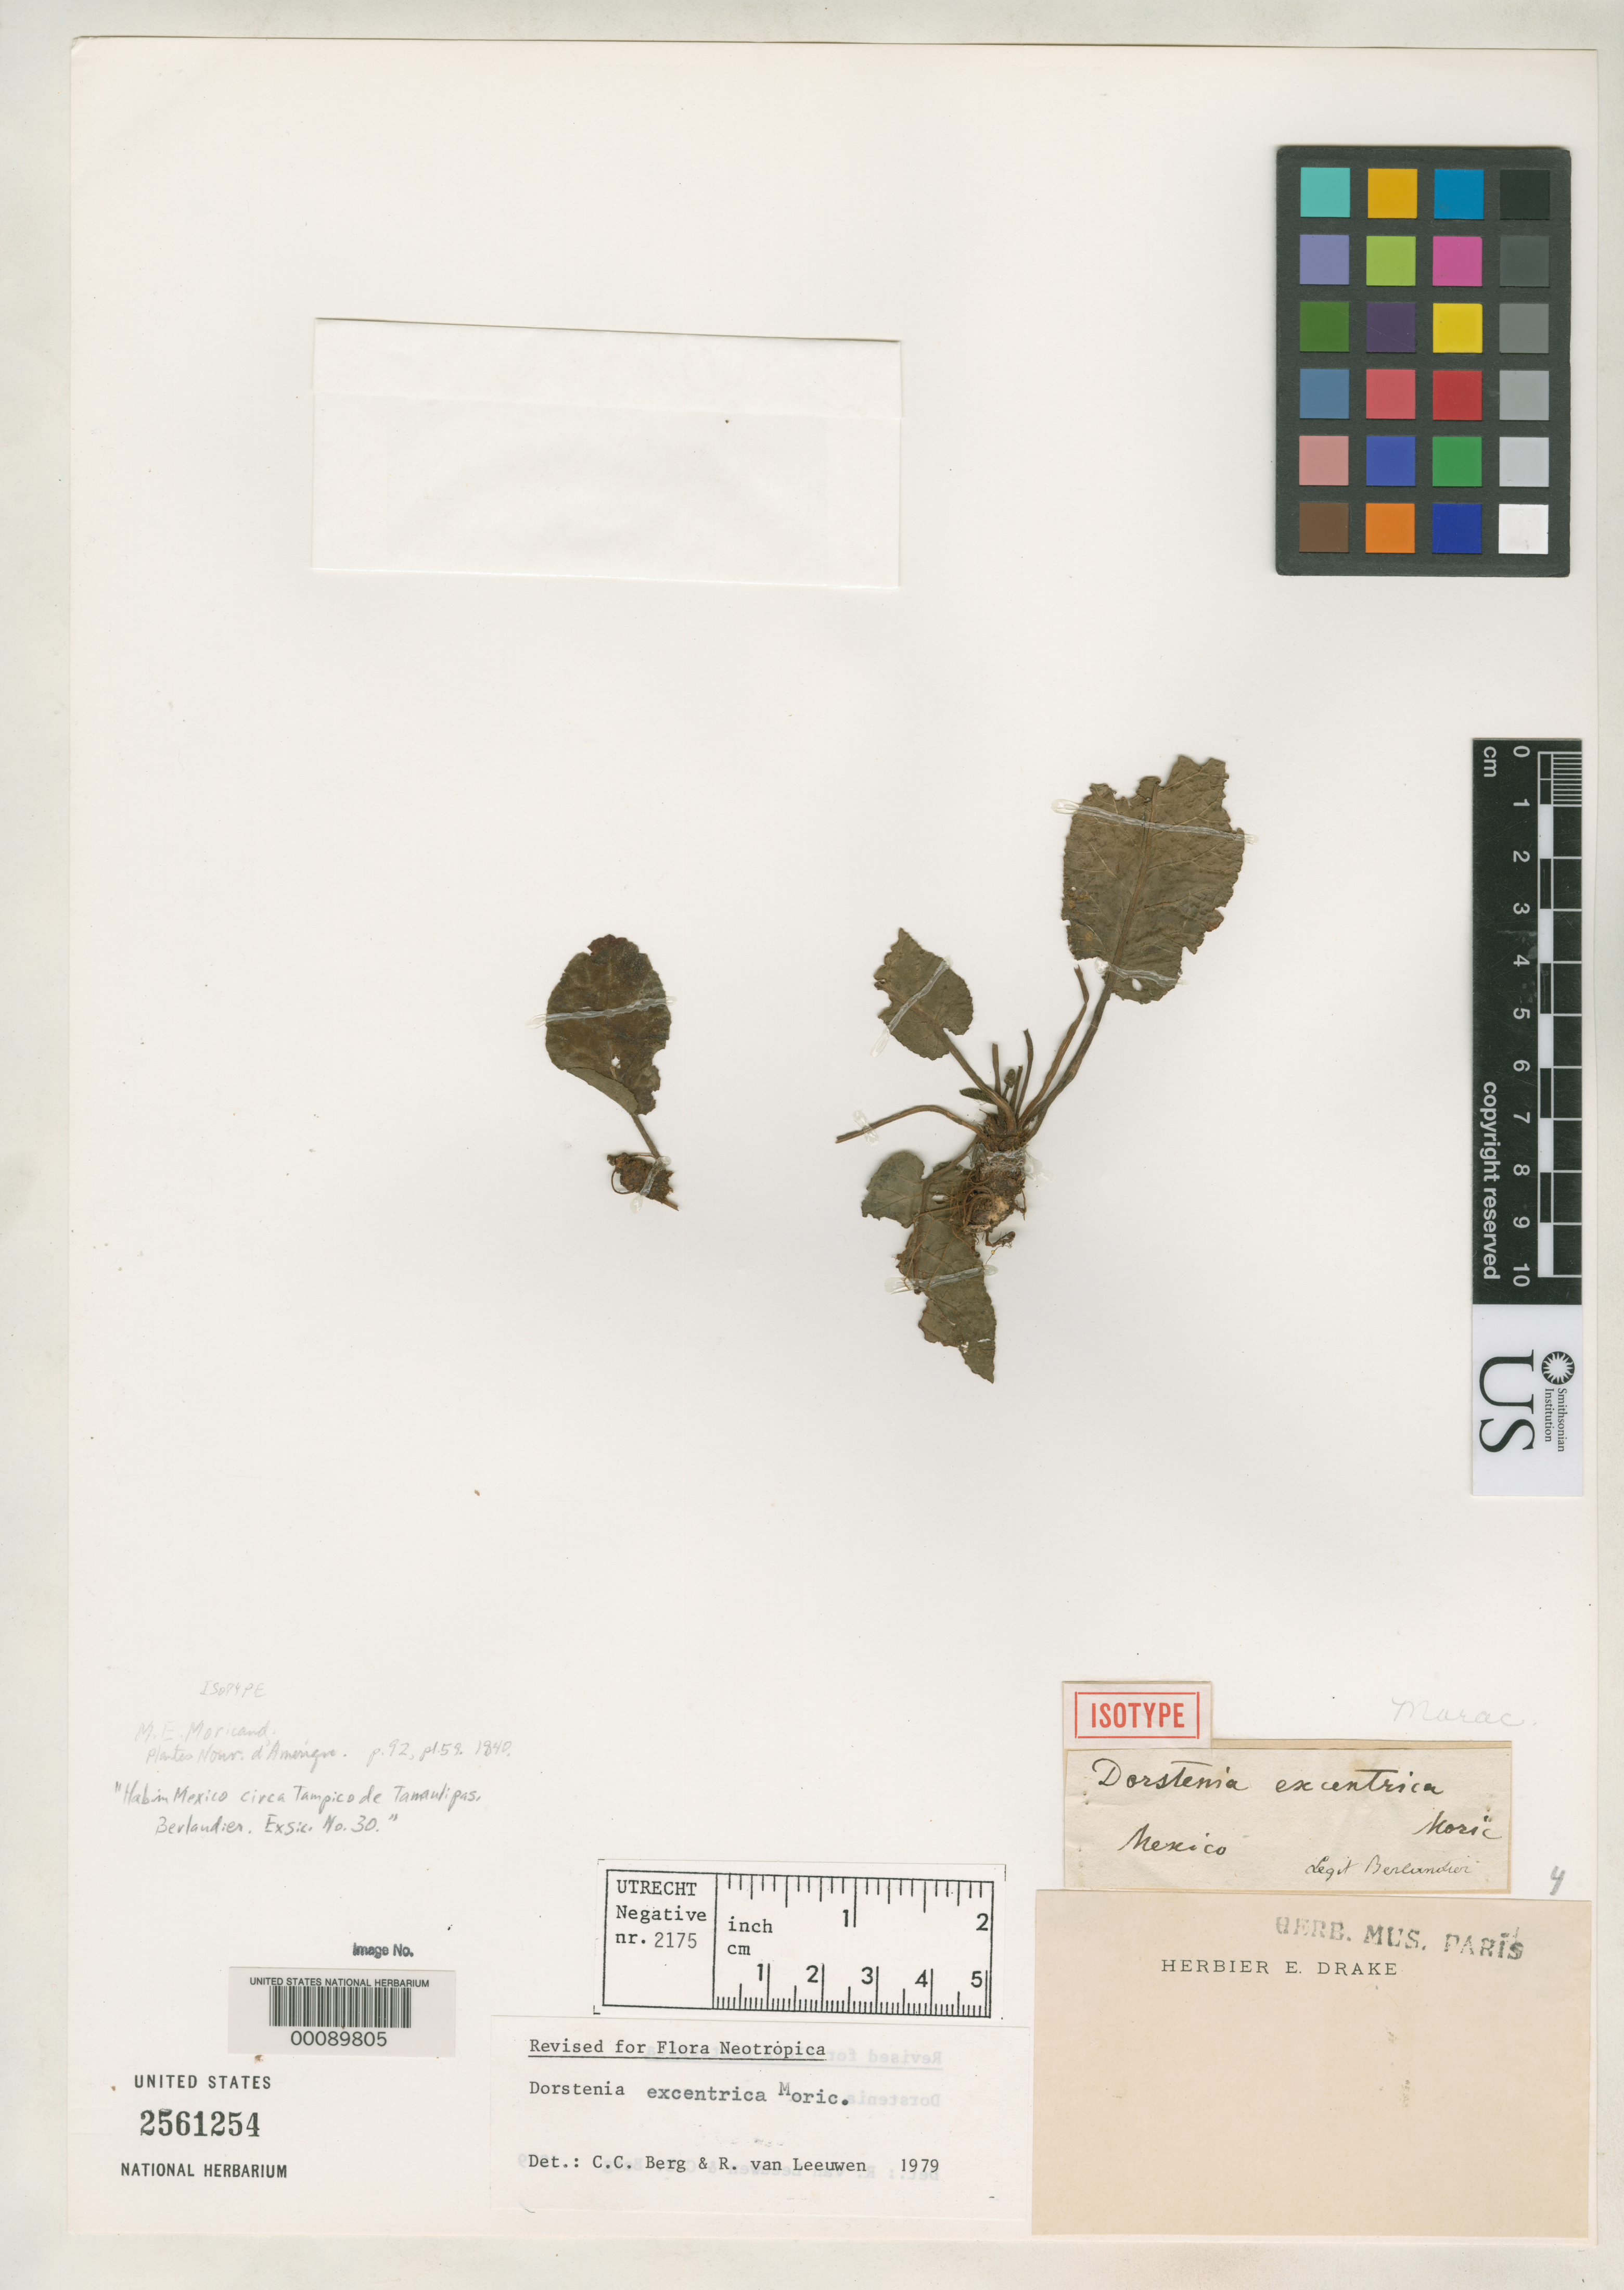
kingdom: Plantae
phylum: Tracheophyta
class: Magnoliopsida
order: Rosales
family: Moraceae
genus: Dorstenia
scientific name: Dorstenia excentrica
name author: Moric.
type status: Isotype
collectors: J. L. Berlandier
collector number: Exsic. No. 30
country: Mexico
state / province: Tamaulipas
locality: Tampico de Tamaulipas.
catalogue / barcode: US 2561254